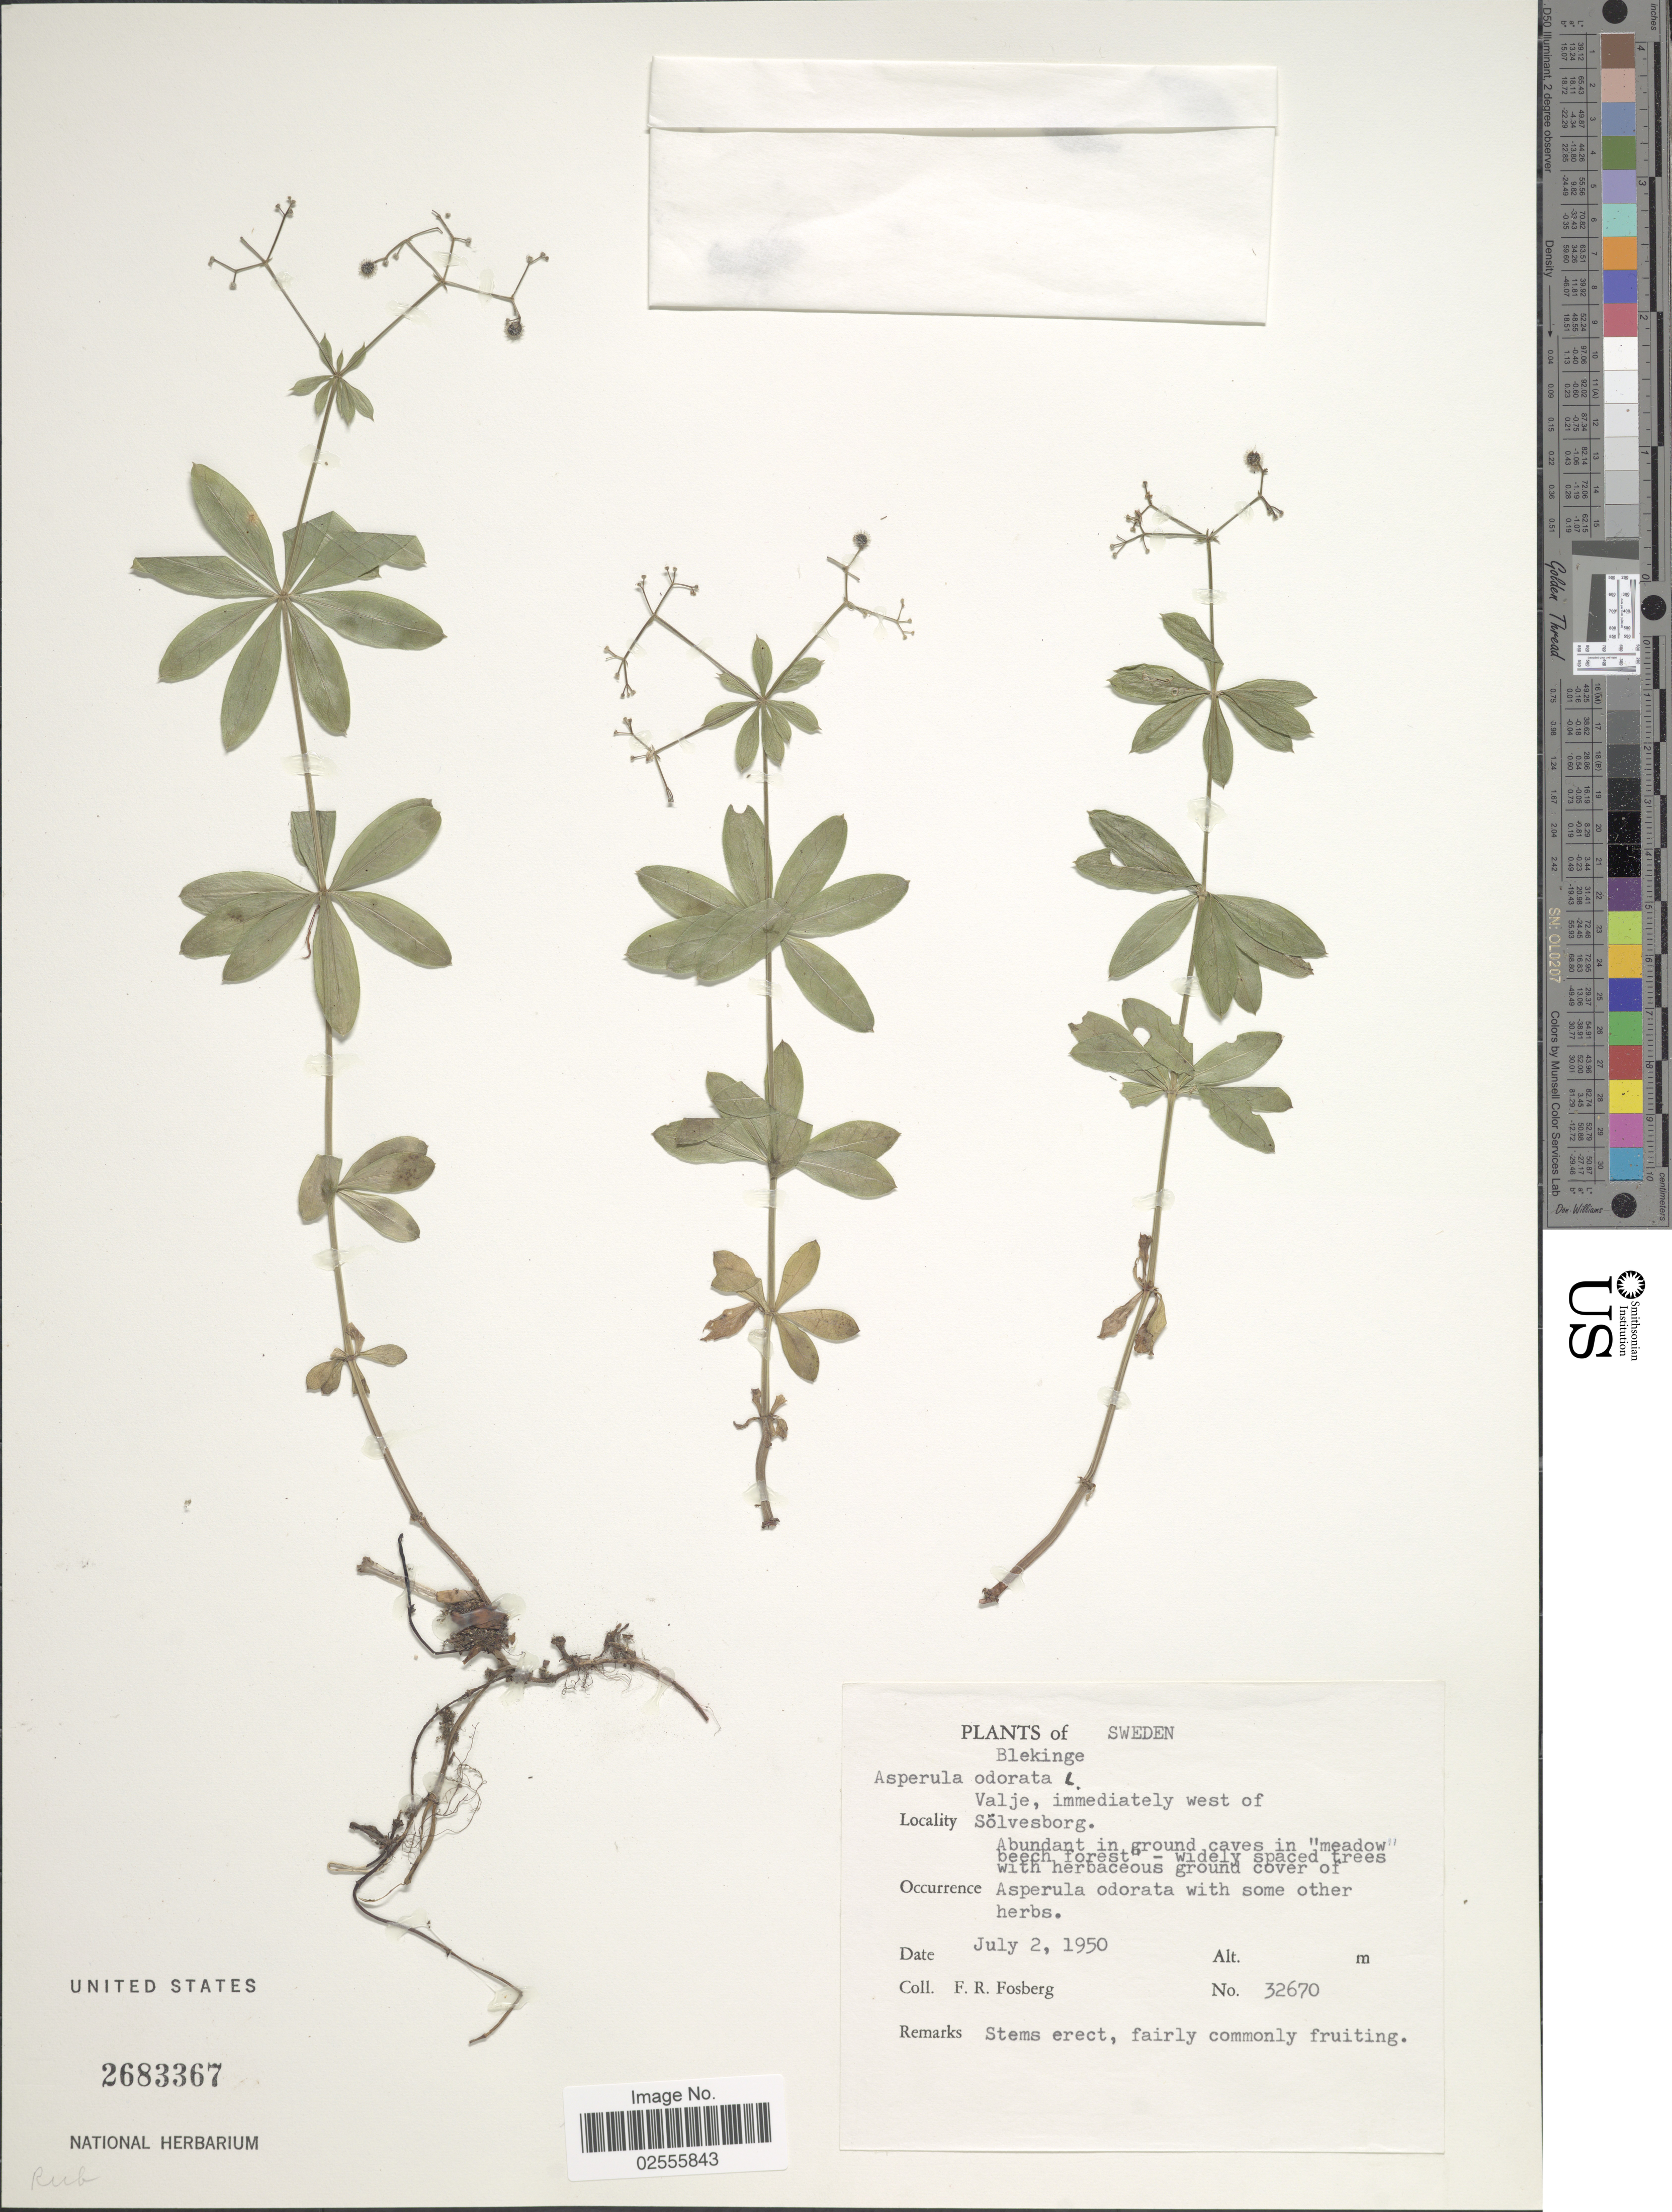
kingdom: Plantae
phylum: Tracheophyta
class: Magnoliopsida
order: Gentianales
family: Rubiaceae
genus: Asperula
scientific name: Asperula odorata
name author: L.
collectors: F. R. Fosberg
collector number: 32670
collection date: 1950-07-02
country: Sweden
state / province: Blekinge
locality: Valje, immediately west of Solvesborg.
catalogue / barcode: US 2683367